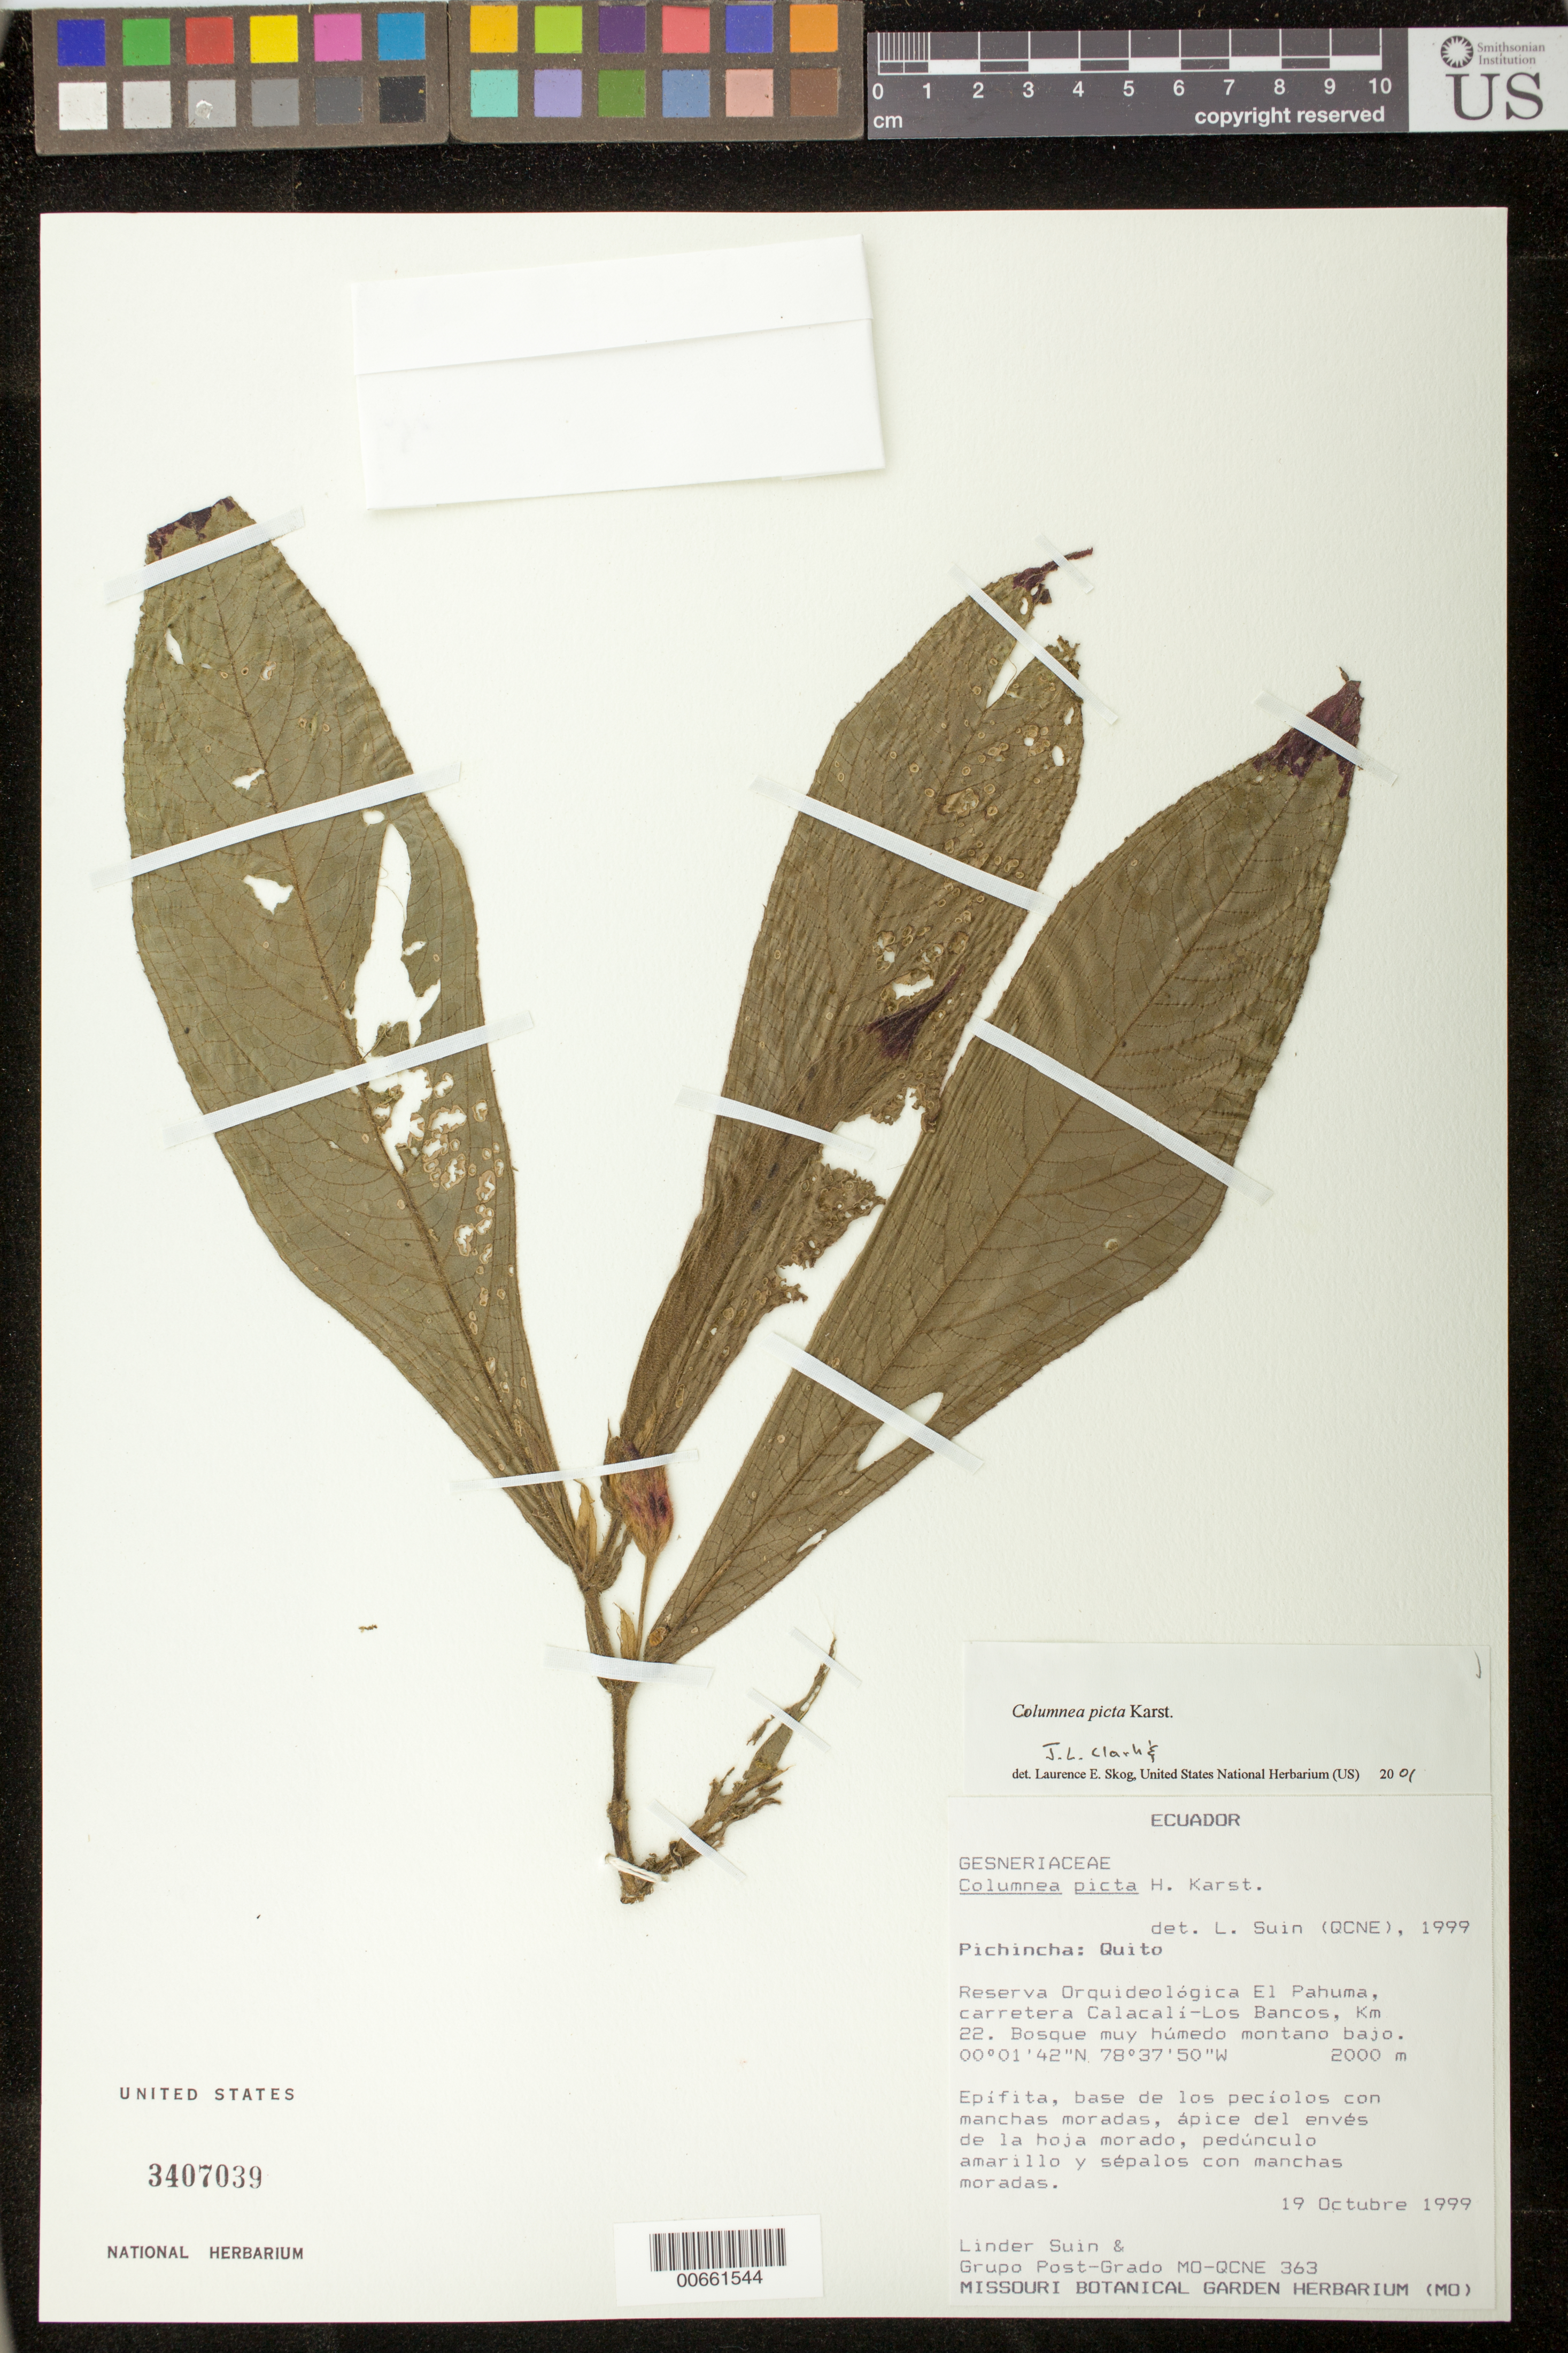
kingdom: Plantae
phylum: Tracheophyta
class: Magnoliopsida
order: Lamiales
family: Gesneriaceae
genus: Columnea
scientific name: Columnea karsteniana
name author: Singh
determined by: Skog, Laurence E.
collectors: L. Suin & Grupo Post-Grado MO-QCNE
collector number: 363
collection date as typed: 19 Oct 1999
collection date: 1999-10-19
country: Ecuador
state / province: Pichincha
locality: Quito; Reserva Orquideológica El Pahuma, carretera Calacalí-Los Bancos, km 22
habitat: Bosque muy húmedo montano bajo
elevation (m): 2000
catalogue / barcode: US 3407039